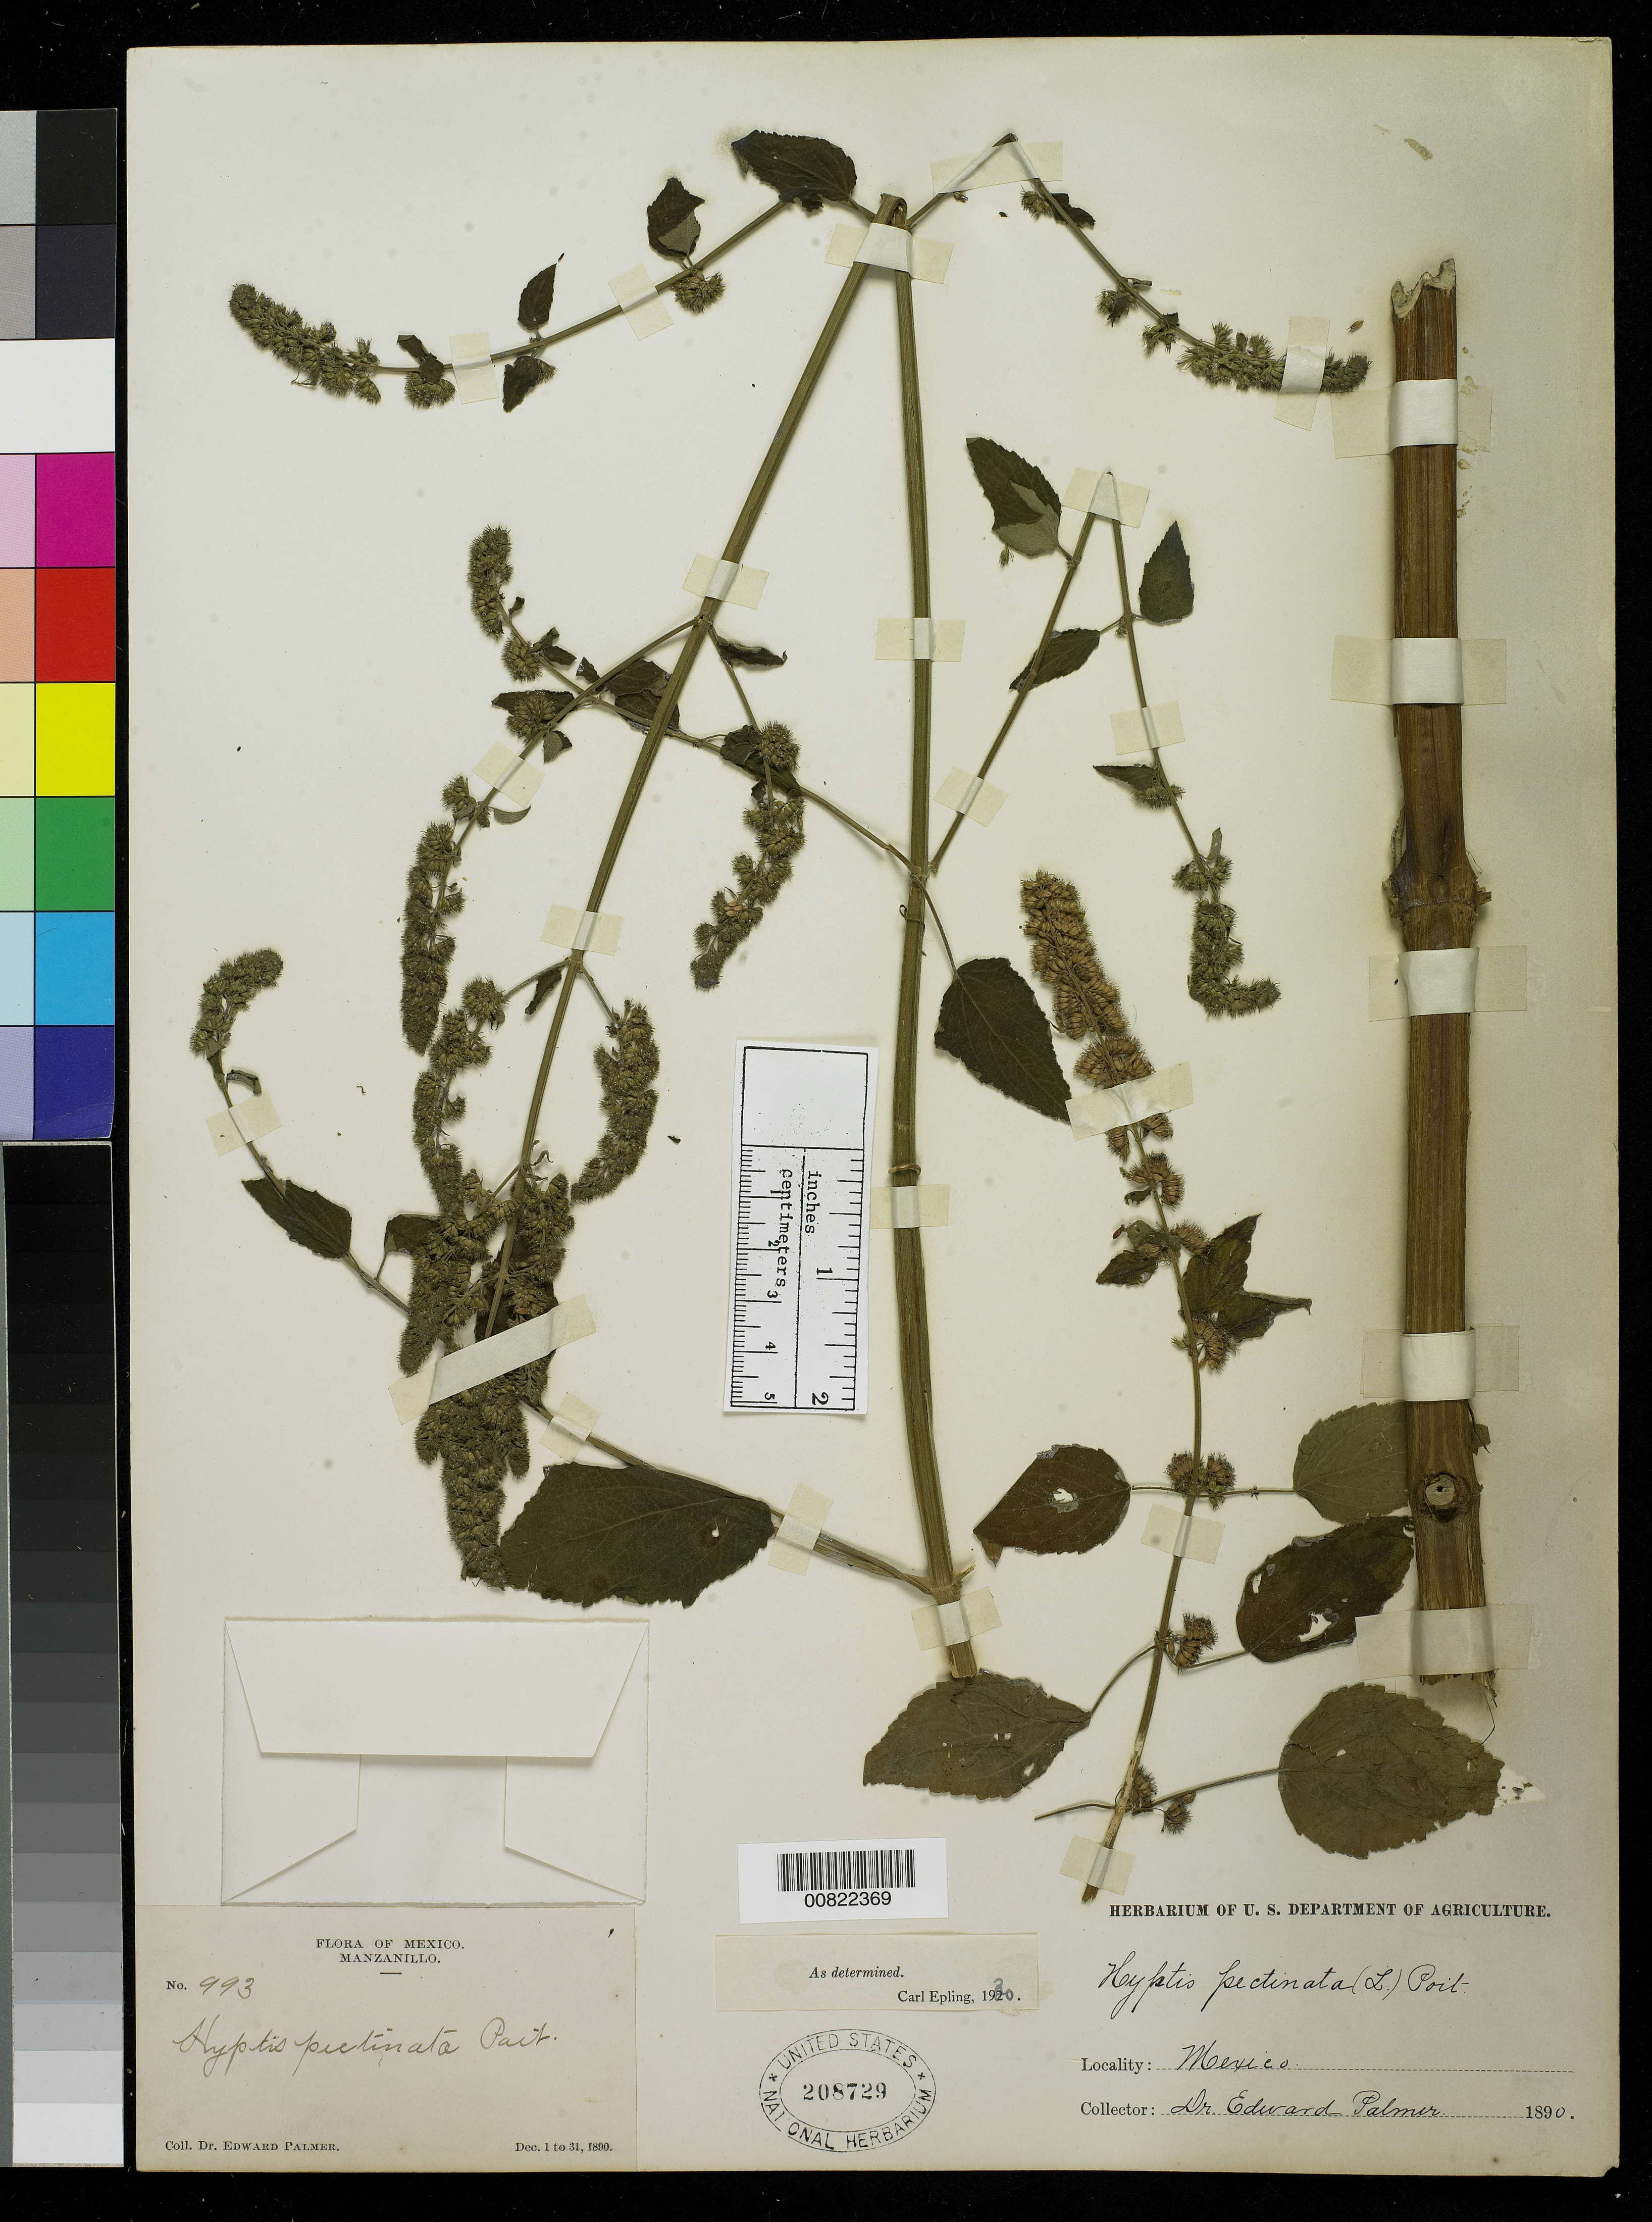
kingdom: Plantae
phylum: Tracheophyta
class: Magnoliopsida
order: Lamiales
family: Lamiaceae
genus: Mesosphaerum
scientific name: Mesosphaerum pectinatum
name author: (L.) Kuntze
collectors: E. Palmer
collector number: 993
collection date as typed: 01 Dec 1890 to 31 Dec 1890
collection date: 1890-12-01/1890-12-31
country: Mexico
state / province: Colima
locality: Manzanillo, Colima.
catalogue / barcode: US 208729